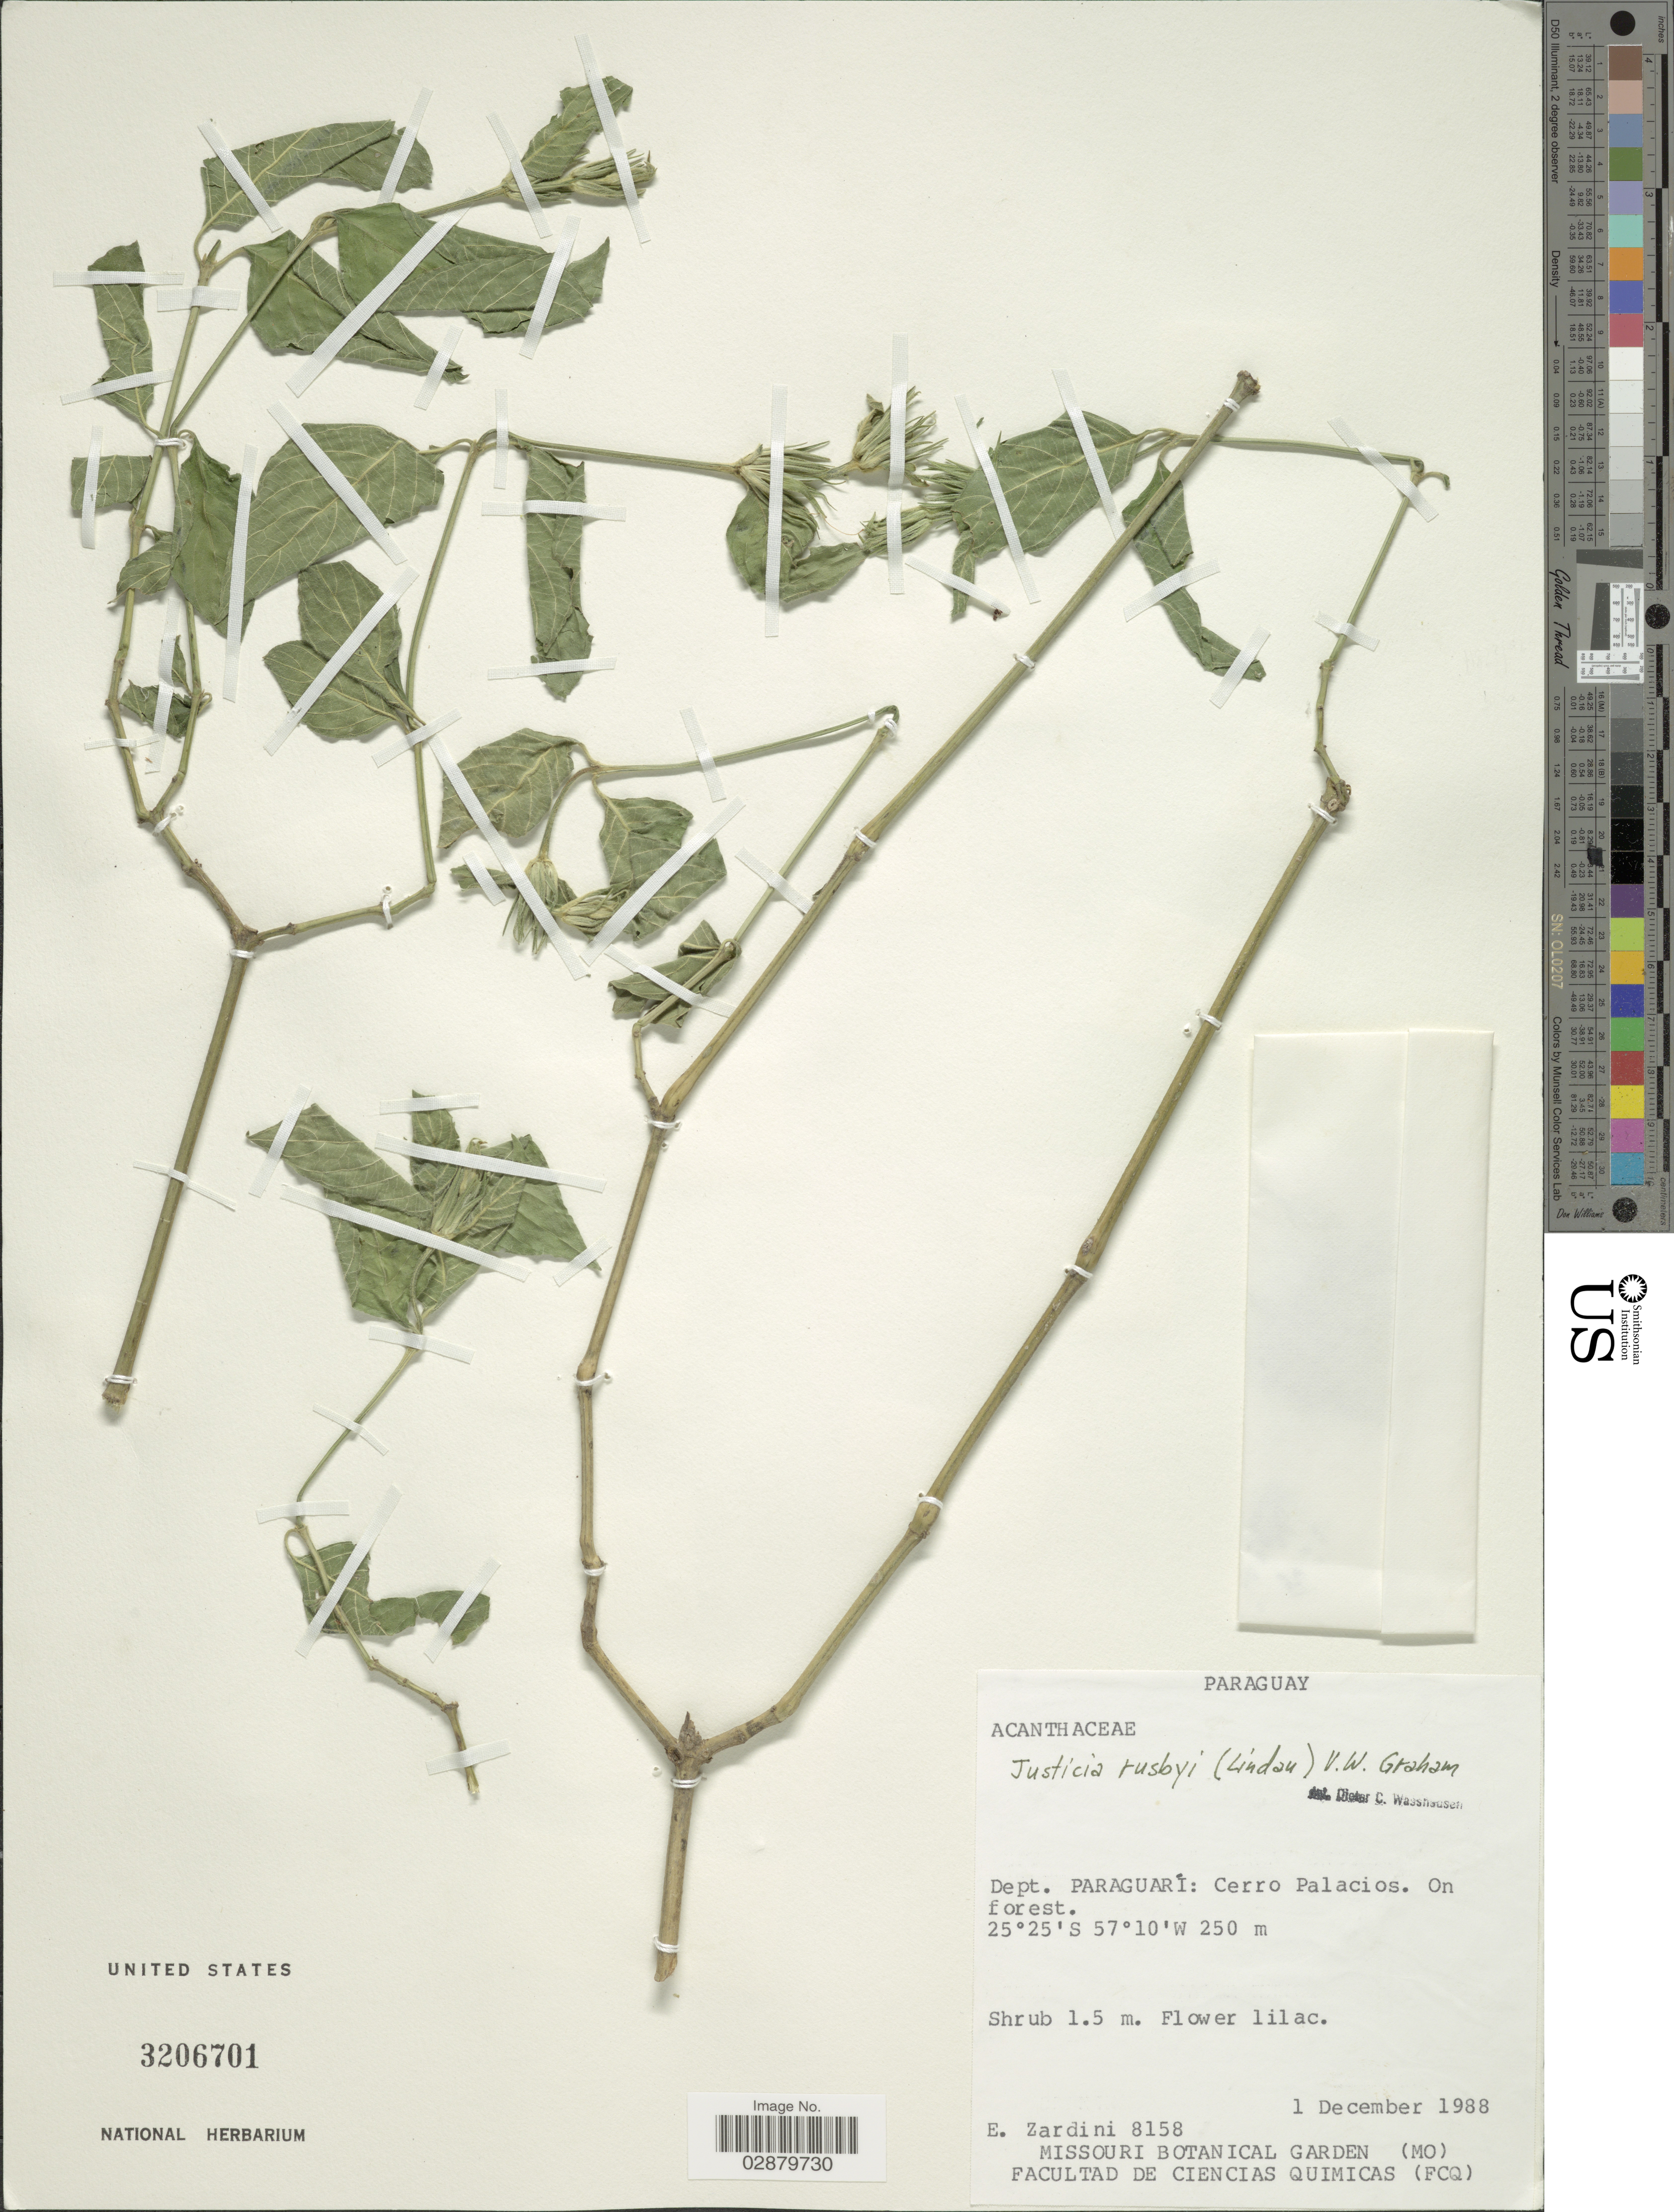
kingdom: Plantae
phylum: Tracheophyta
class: Magnoliopsida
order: Lamiales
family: Acanthaceae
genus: Justicia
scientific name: Justicia matthewsii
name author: (Lindau) Rusby ex Dyer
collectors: E. Zardini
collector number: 8158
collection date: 1988-12-01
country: Paraguay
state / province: Paraguari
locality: Dept. Paraguarí: Cerro Palacios.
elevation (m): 250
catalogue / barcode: US 3206701